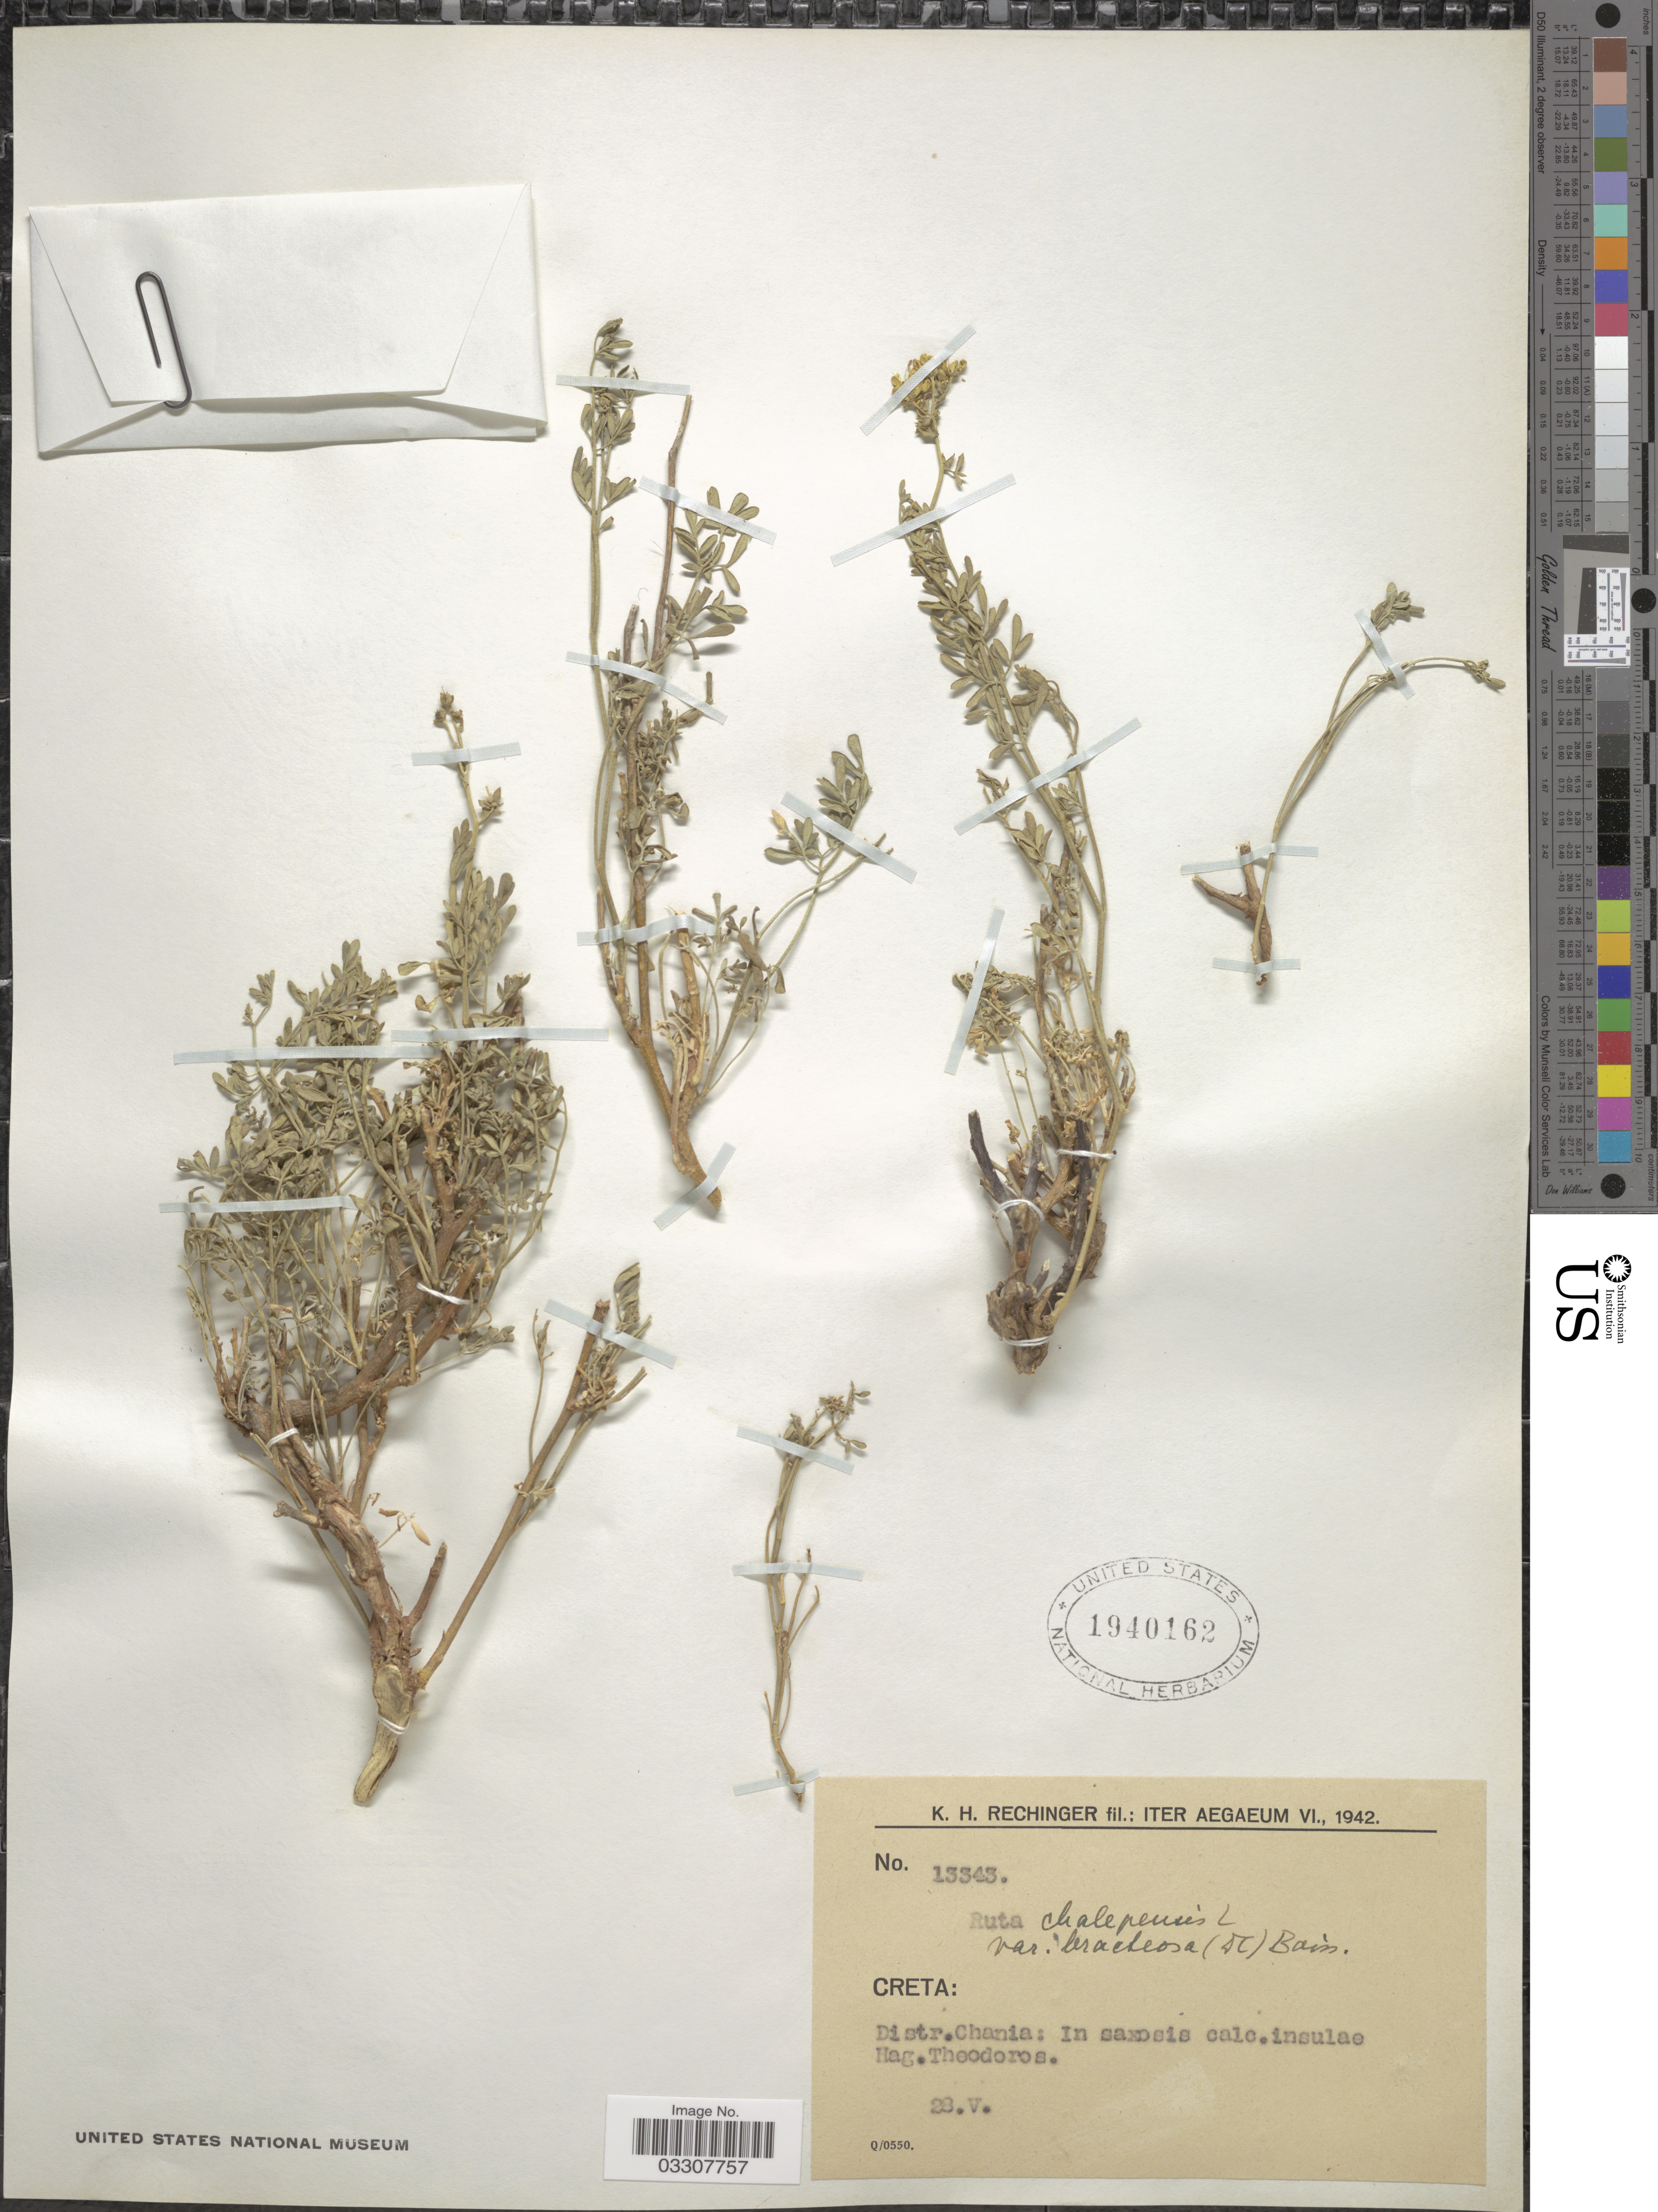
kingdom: Plantae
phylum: Tracheophyta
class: Magnoliopsida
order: Sapindales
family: Rutaceae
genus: Ruta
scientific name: Ruta chalepensis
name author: L.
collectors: K. H. Rechinger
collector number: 13343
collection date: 1942-05-28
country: Greece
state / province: Crete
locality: Iter Aegaeum. Creta: Distr. Chania: In saxosis calc. insulae Hag. Theodoros.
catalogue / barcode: US 1940162